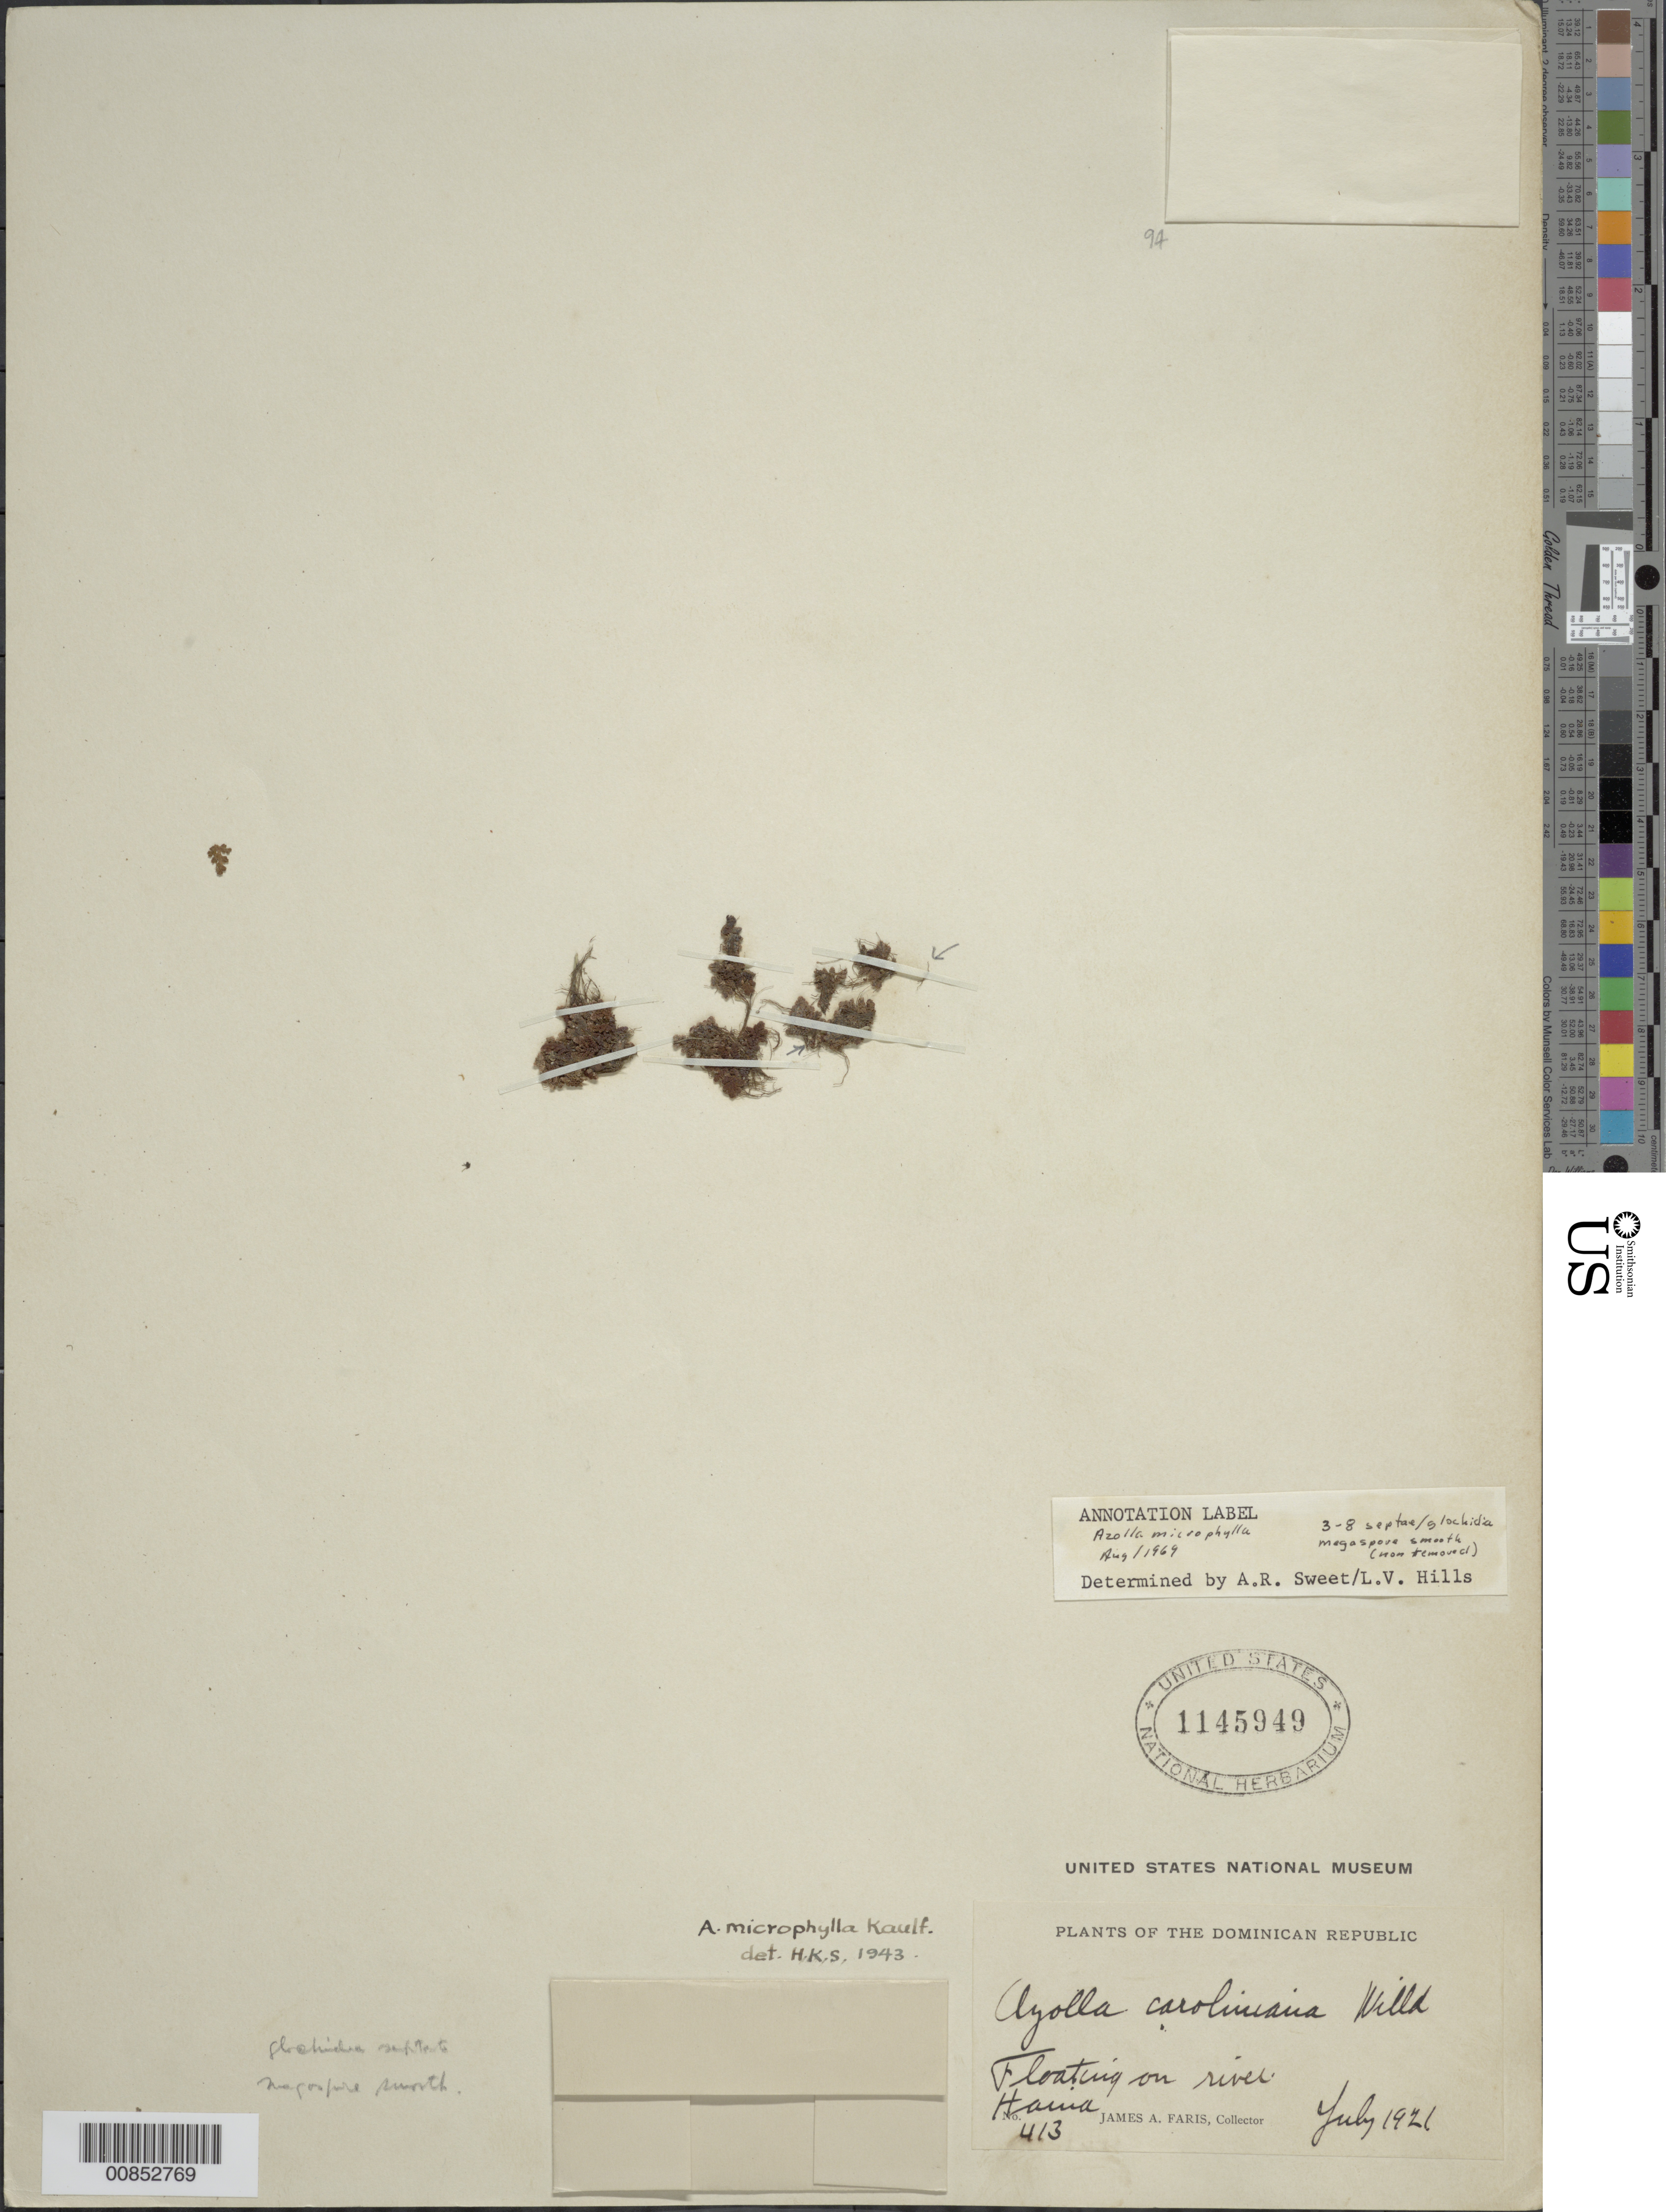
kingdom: Plantae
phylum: Tracheophyta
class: Polypodiopsida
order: Salviniales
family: Salviniaceae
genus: Azolla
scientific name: Azolla microphylla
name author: Kaulf.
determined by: Sweet, A. R.; Hills, L. V.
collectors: J. Faris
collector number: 413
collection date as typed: Jul 1921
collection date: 1921-07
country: Dominican Republic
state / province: San Cristóbal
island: Hispaniola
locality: Haina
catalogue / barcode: US 1145949